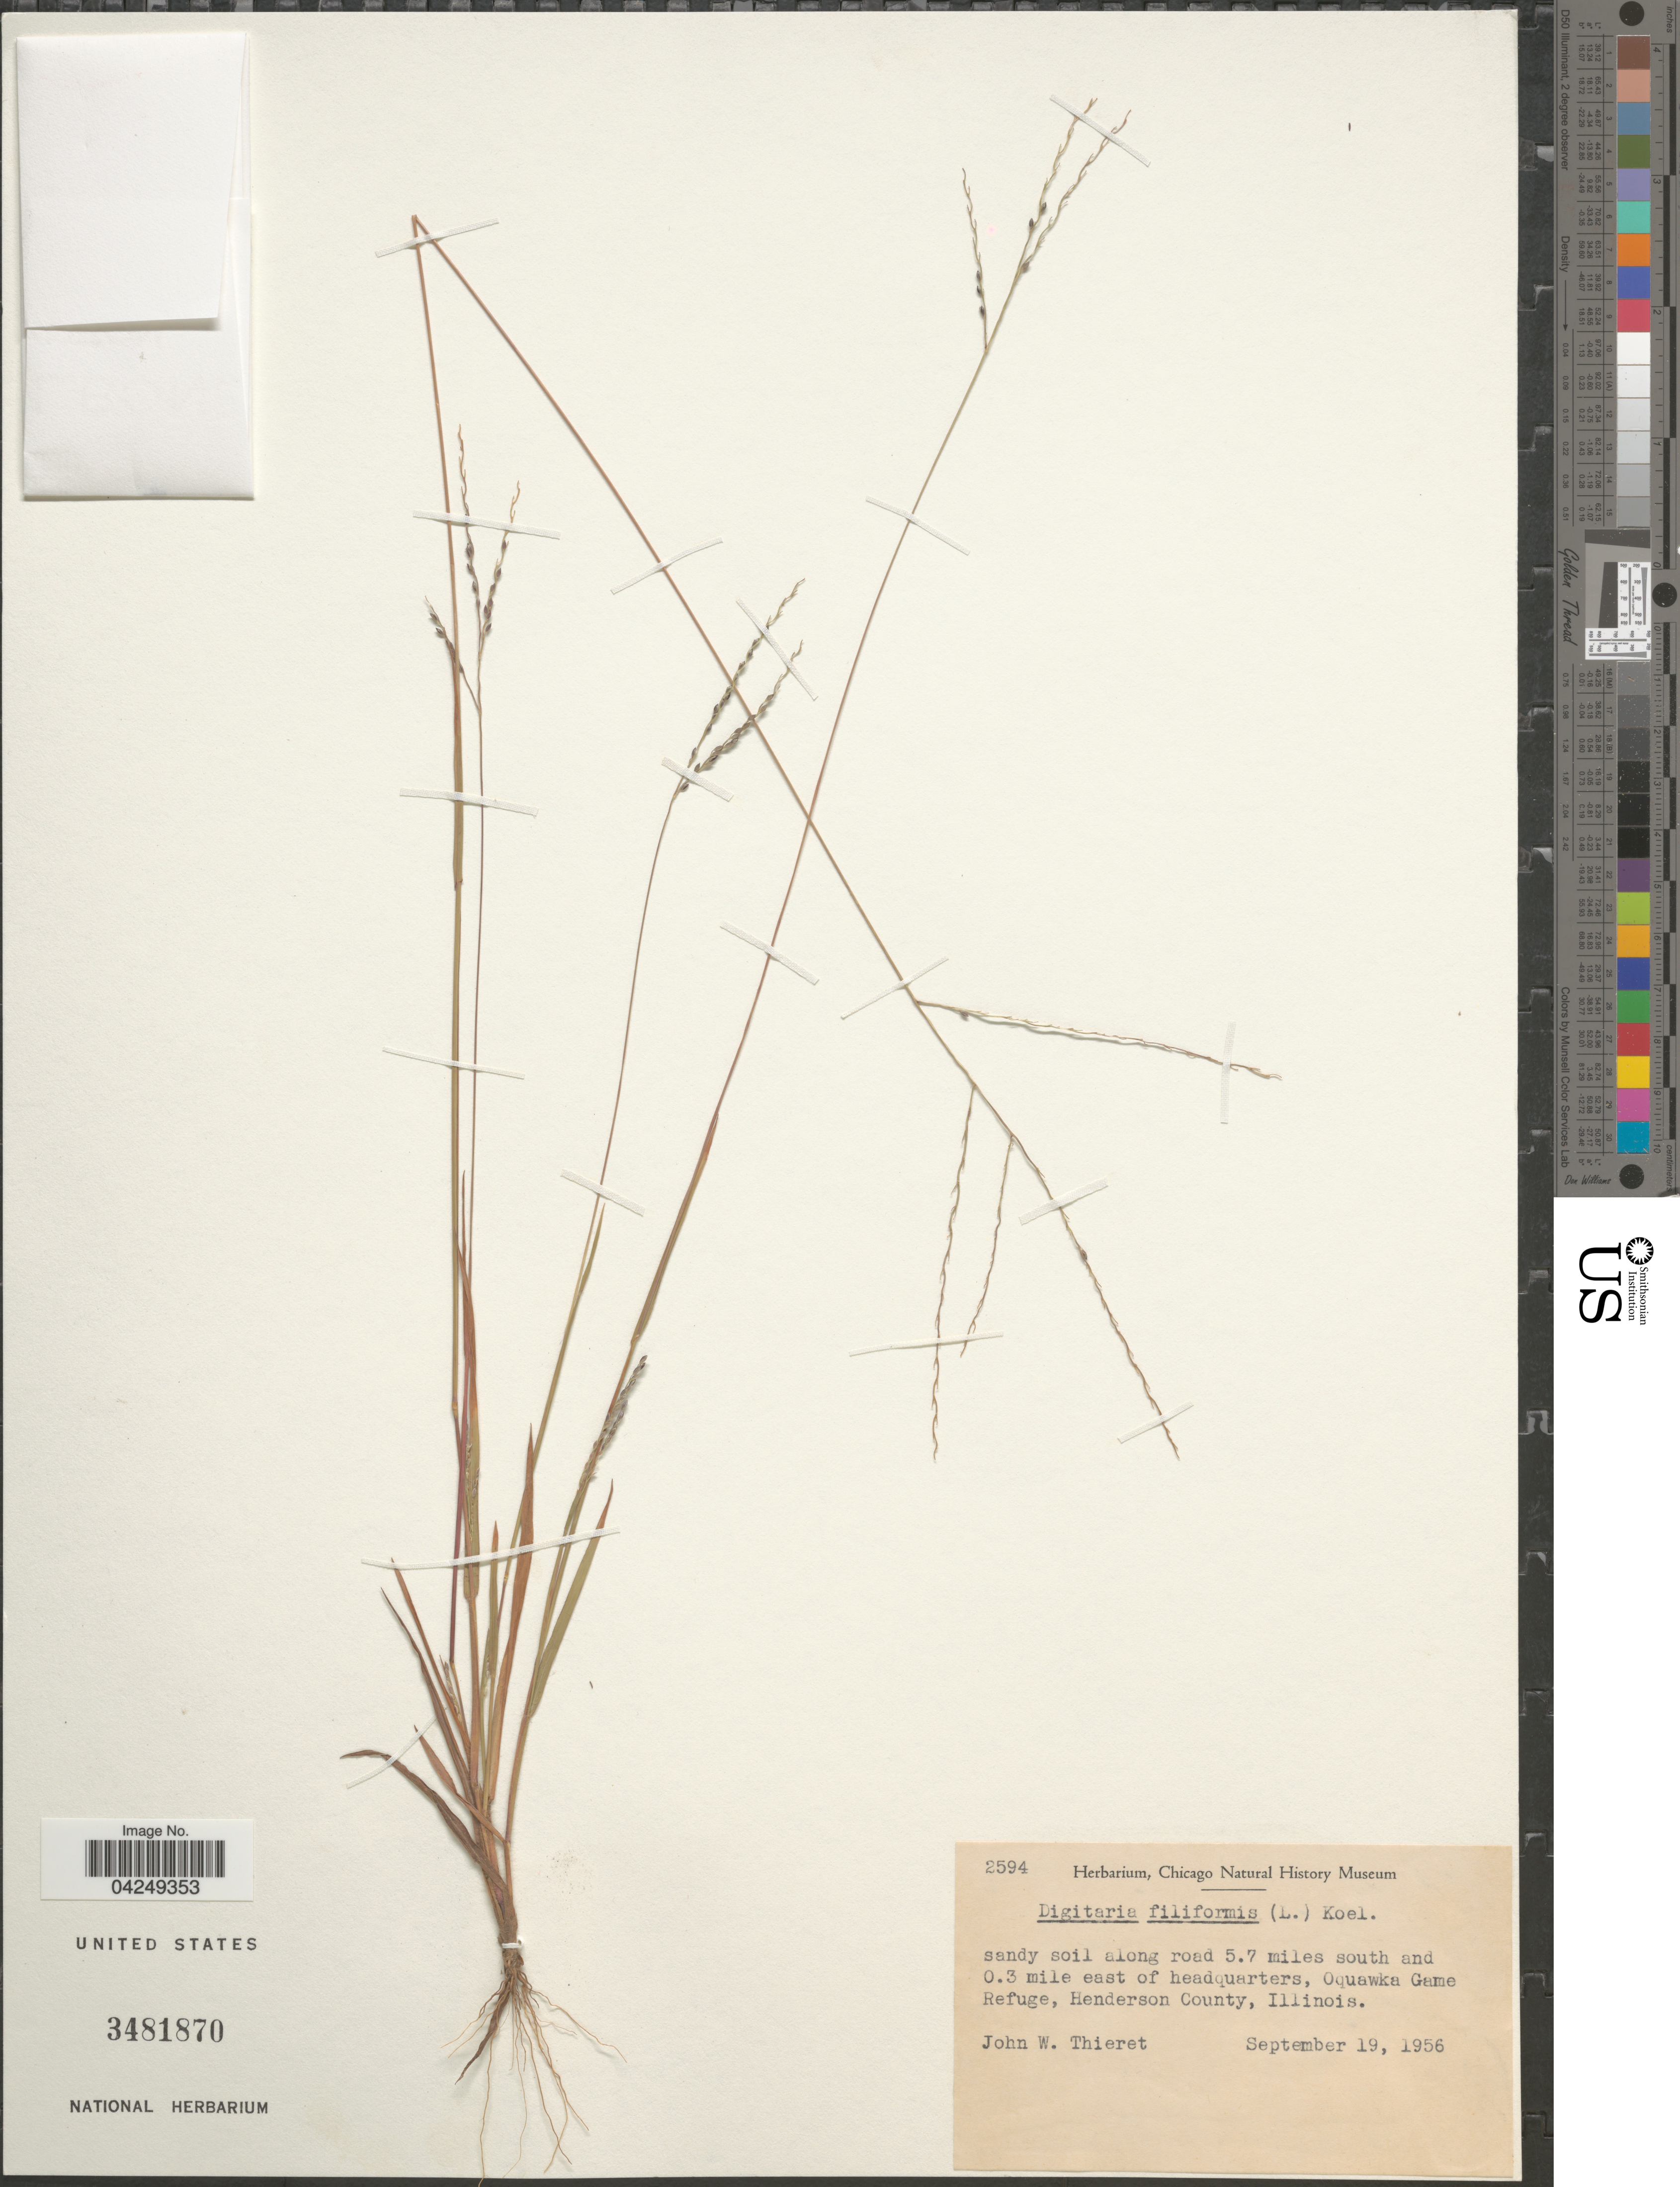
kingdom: Plantae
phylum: Tracheophyta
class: Liliopsida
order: Poales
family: Poaceae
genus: Digitaria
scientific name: Digitaria filiformis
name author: (L.) Koeler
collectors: J. W. Thieret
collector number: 2594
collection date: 1956-09-19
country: United States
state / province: Illinois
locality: Sandy soil along road 5.7 miles south and 0.3 mile east of headquarters, Oquawka Game Refuge, Henderson County.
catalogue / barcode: US 3481870